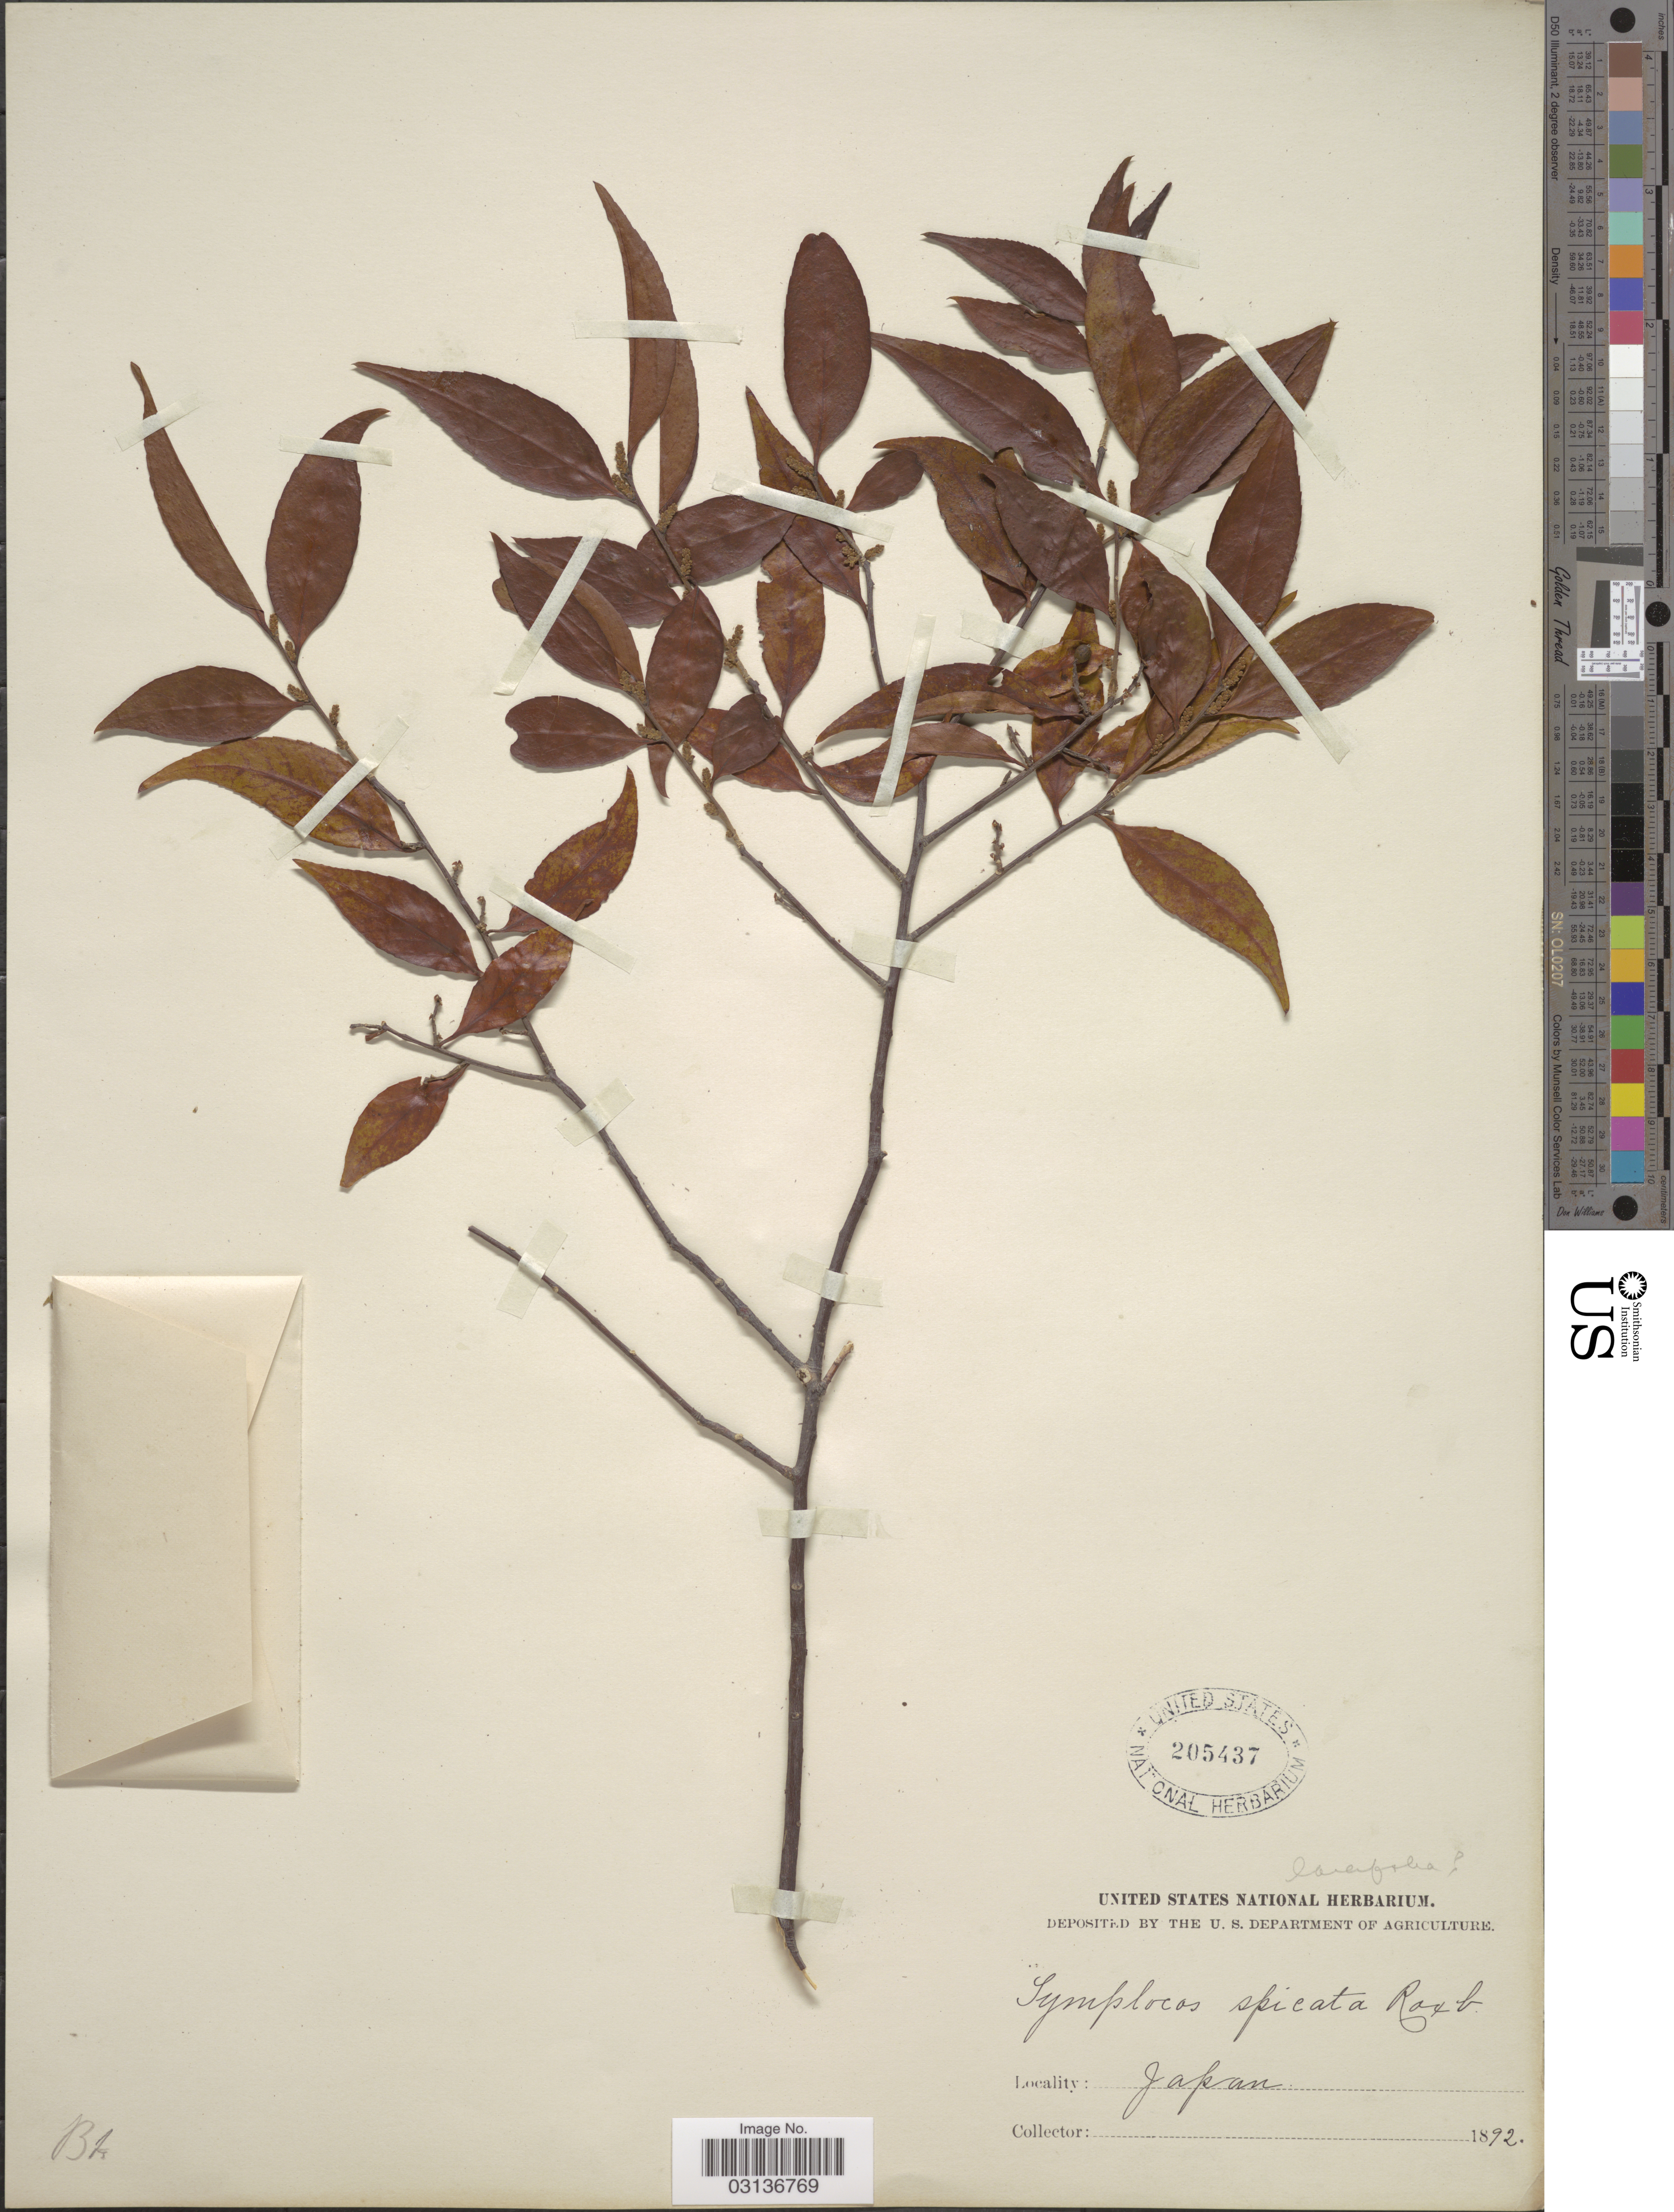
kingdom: Plantae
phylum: Tracheophyta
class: Magnoliopsida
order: Ericales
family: Symplocaceae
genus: Symplocos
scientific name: Symplocos lancifolia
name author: Siebert & Zucc.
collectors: ex herb. United States National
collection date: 1892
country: Japan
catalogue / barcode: US 205437